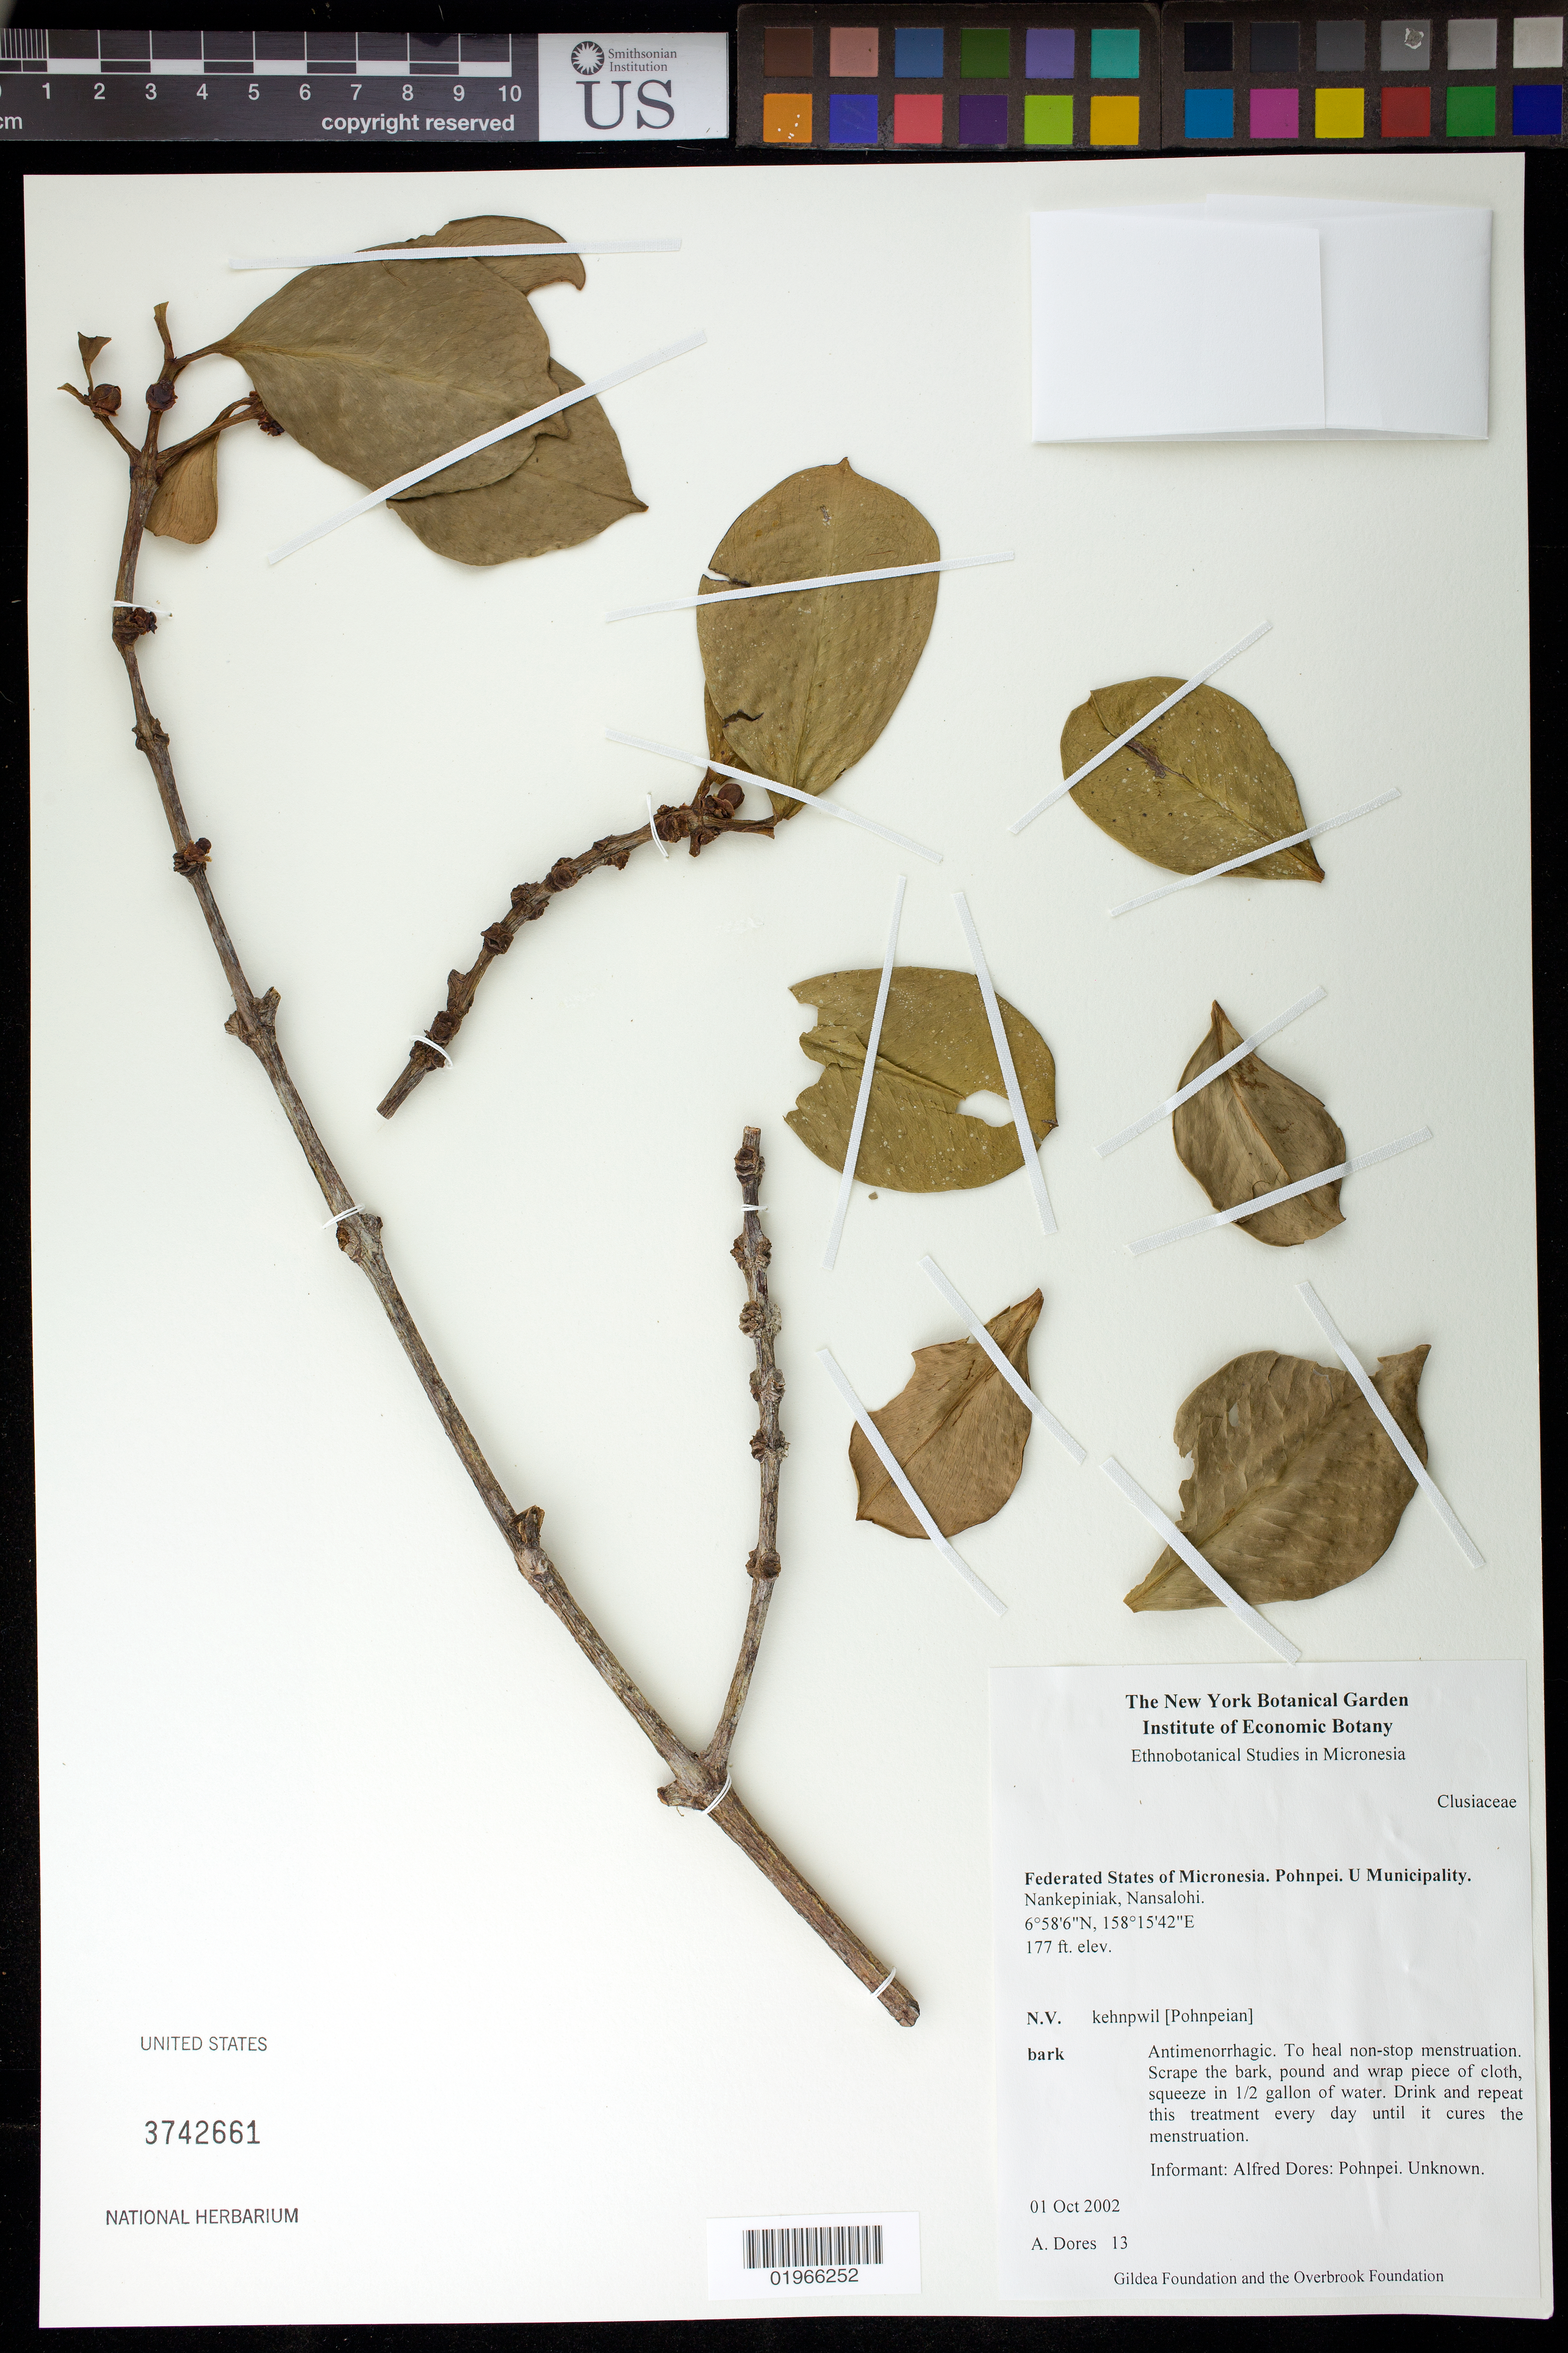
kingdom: Plantae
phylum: Tracheophyta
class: Magnoliopsida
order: Malpighiales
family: Clusiaceae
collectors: A. Dores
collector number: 13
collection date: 2002-10-01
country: Micronesia, Federated States of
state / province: Pohnpei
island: Pohnpei [Ponape]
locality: U Municipality, Nankepinmahu, Nansalohi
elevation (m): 177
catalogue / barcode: US 3742661